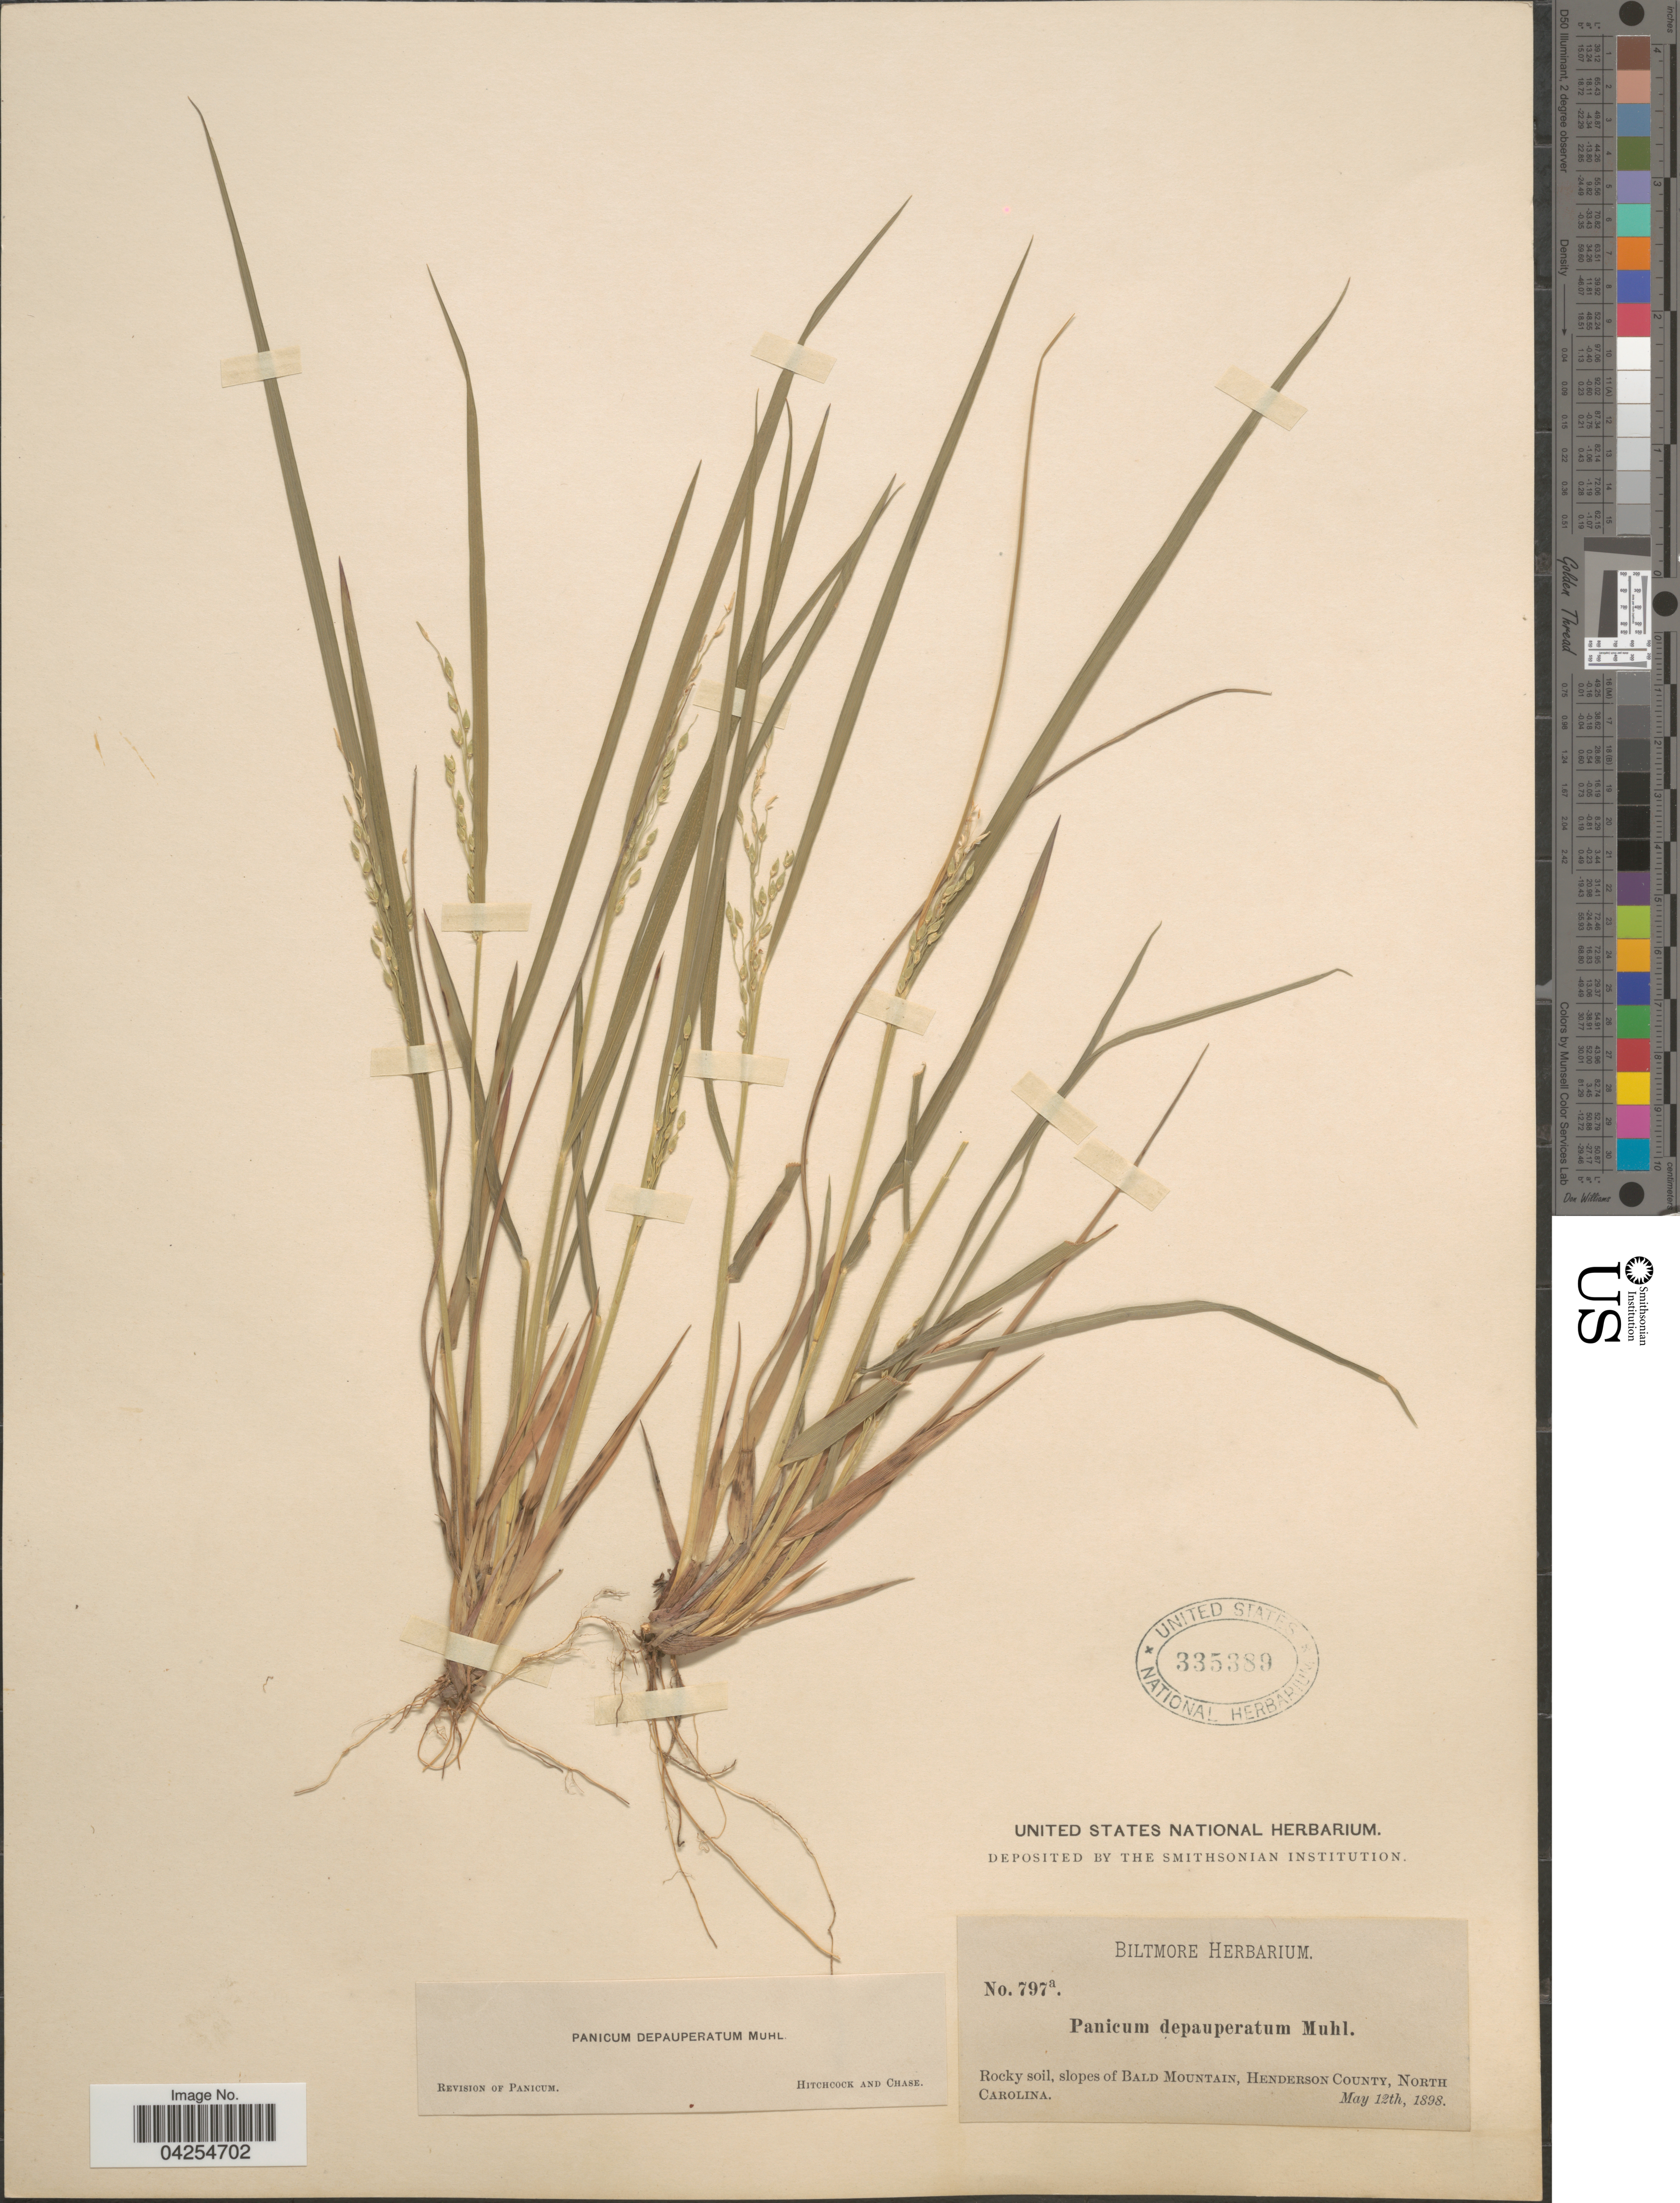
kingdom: Plantae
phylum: Tracheophyta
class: Liliopsida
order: Poales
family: Poaceae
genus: Dichanthelium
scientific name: Dichanthelium depauperatum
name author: (Muhl.) Gould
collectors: ex herb. Biltmore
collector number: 797a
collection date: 1898-05-12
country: United States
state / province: North Carolina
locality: Rocky soil, slopes of Bald Mountain, Henderson County.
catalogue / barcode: US 335389